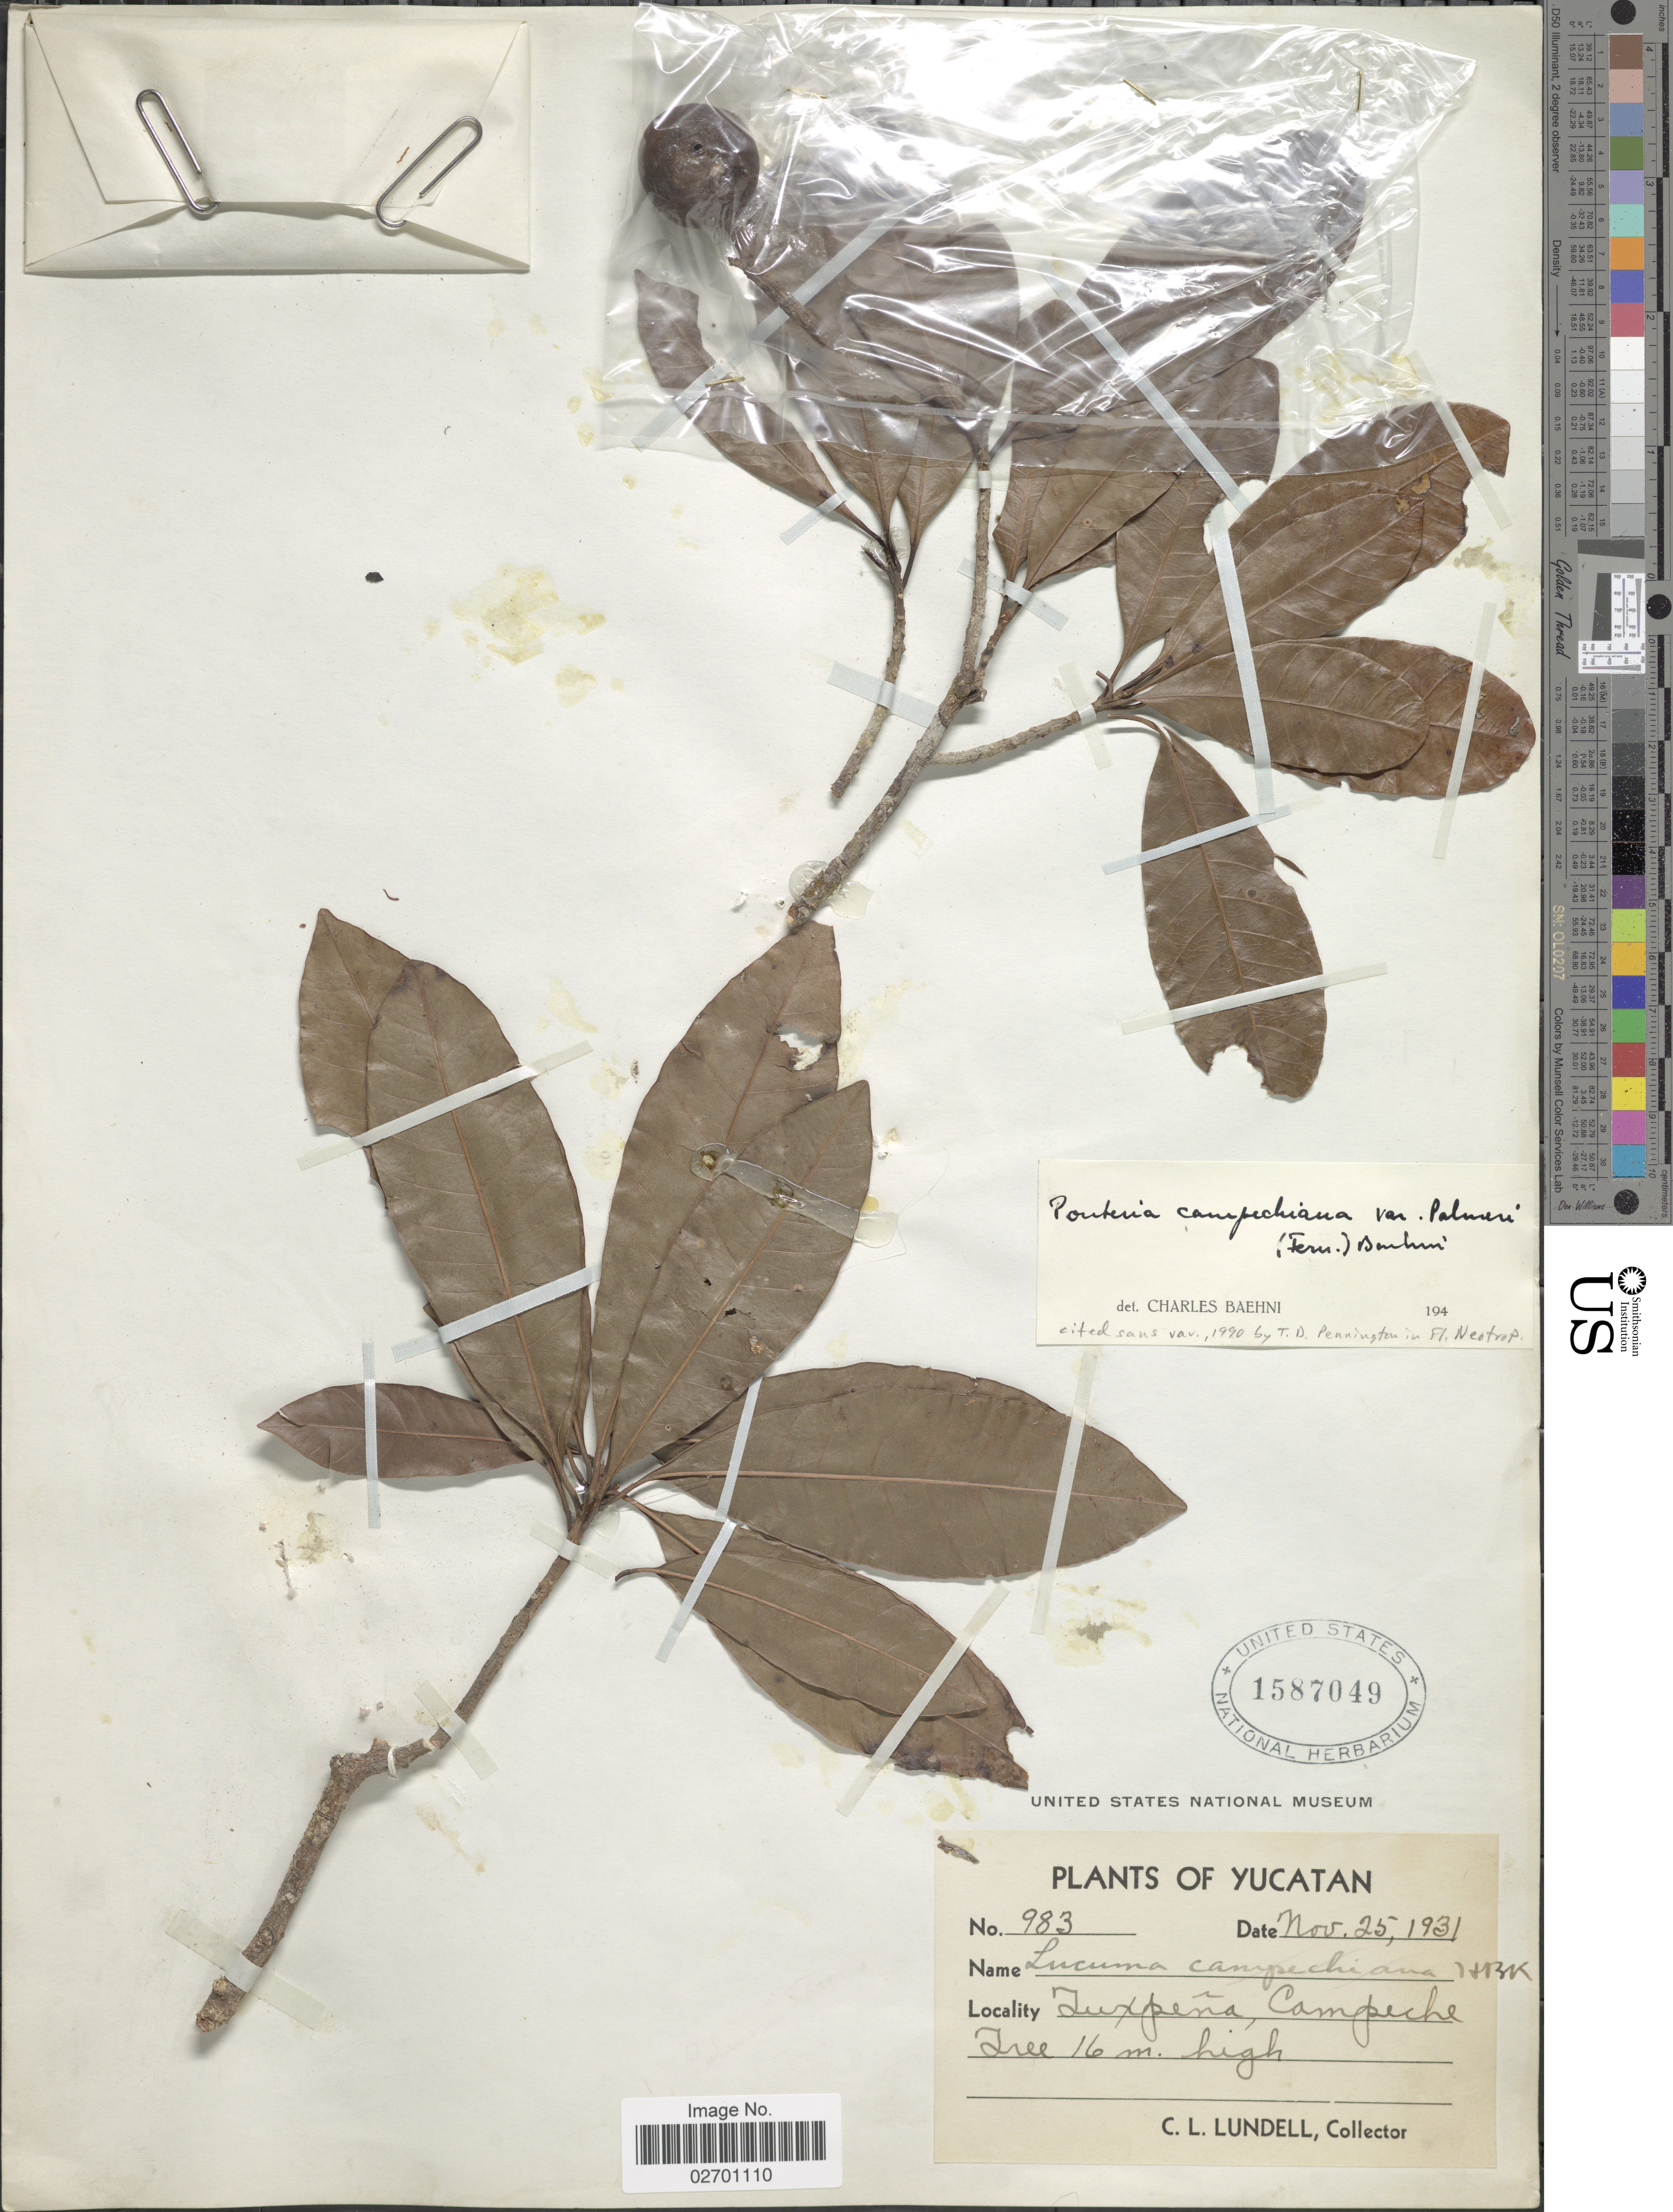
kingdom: Plantae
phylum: Tracheophyta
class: Magnoliopsida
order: Ericales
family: Sapotaceae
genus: Pouteria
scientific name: Pouteria campechiana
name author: (Kunth) Baehni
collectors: C. L. Lundell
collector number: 983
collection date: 1931-11-25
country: Mexico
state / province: Campeche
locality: Yucatan, Tuxpena, Campeche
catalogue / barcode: US 1587049